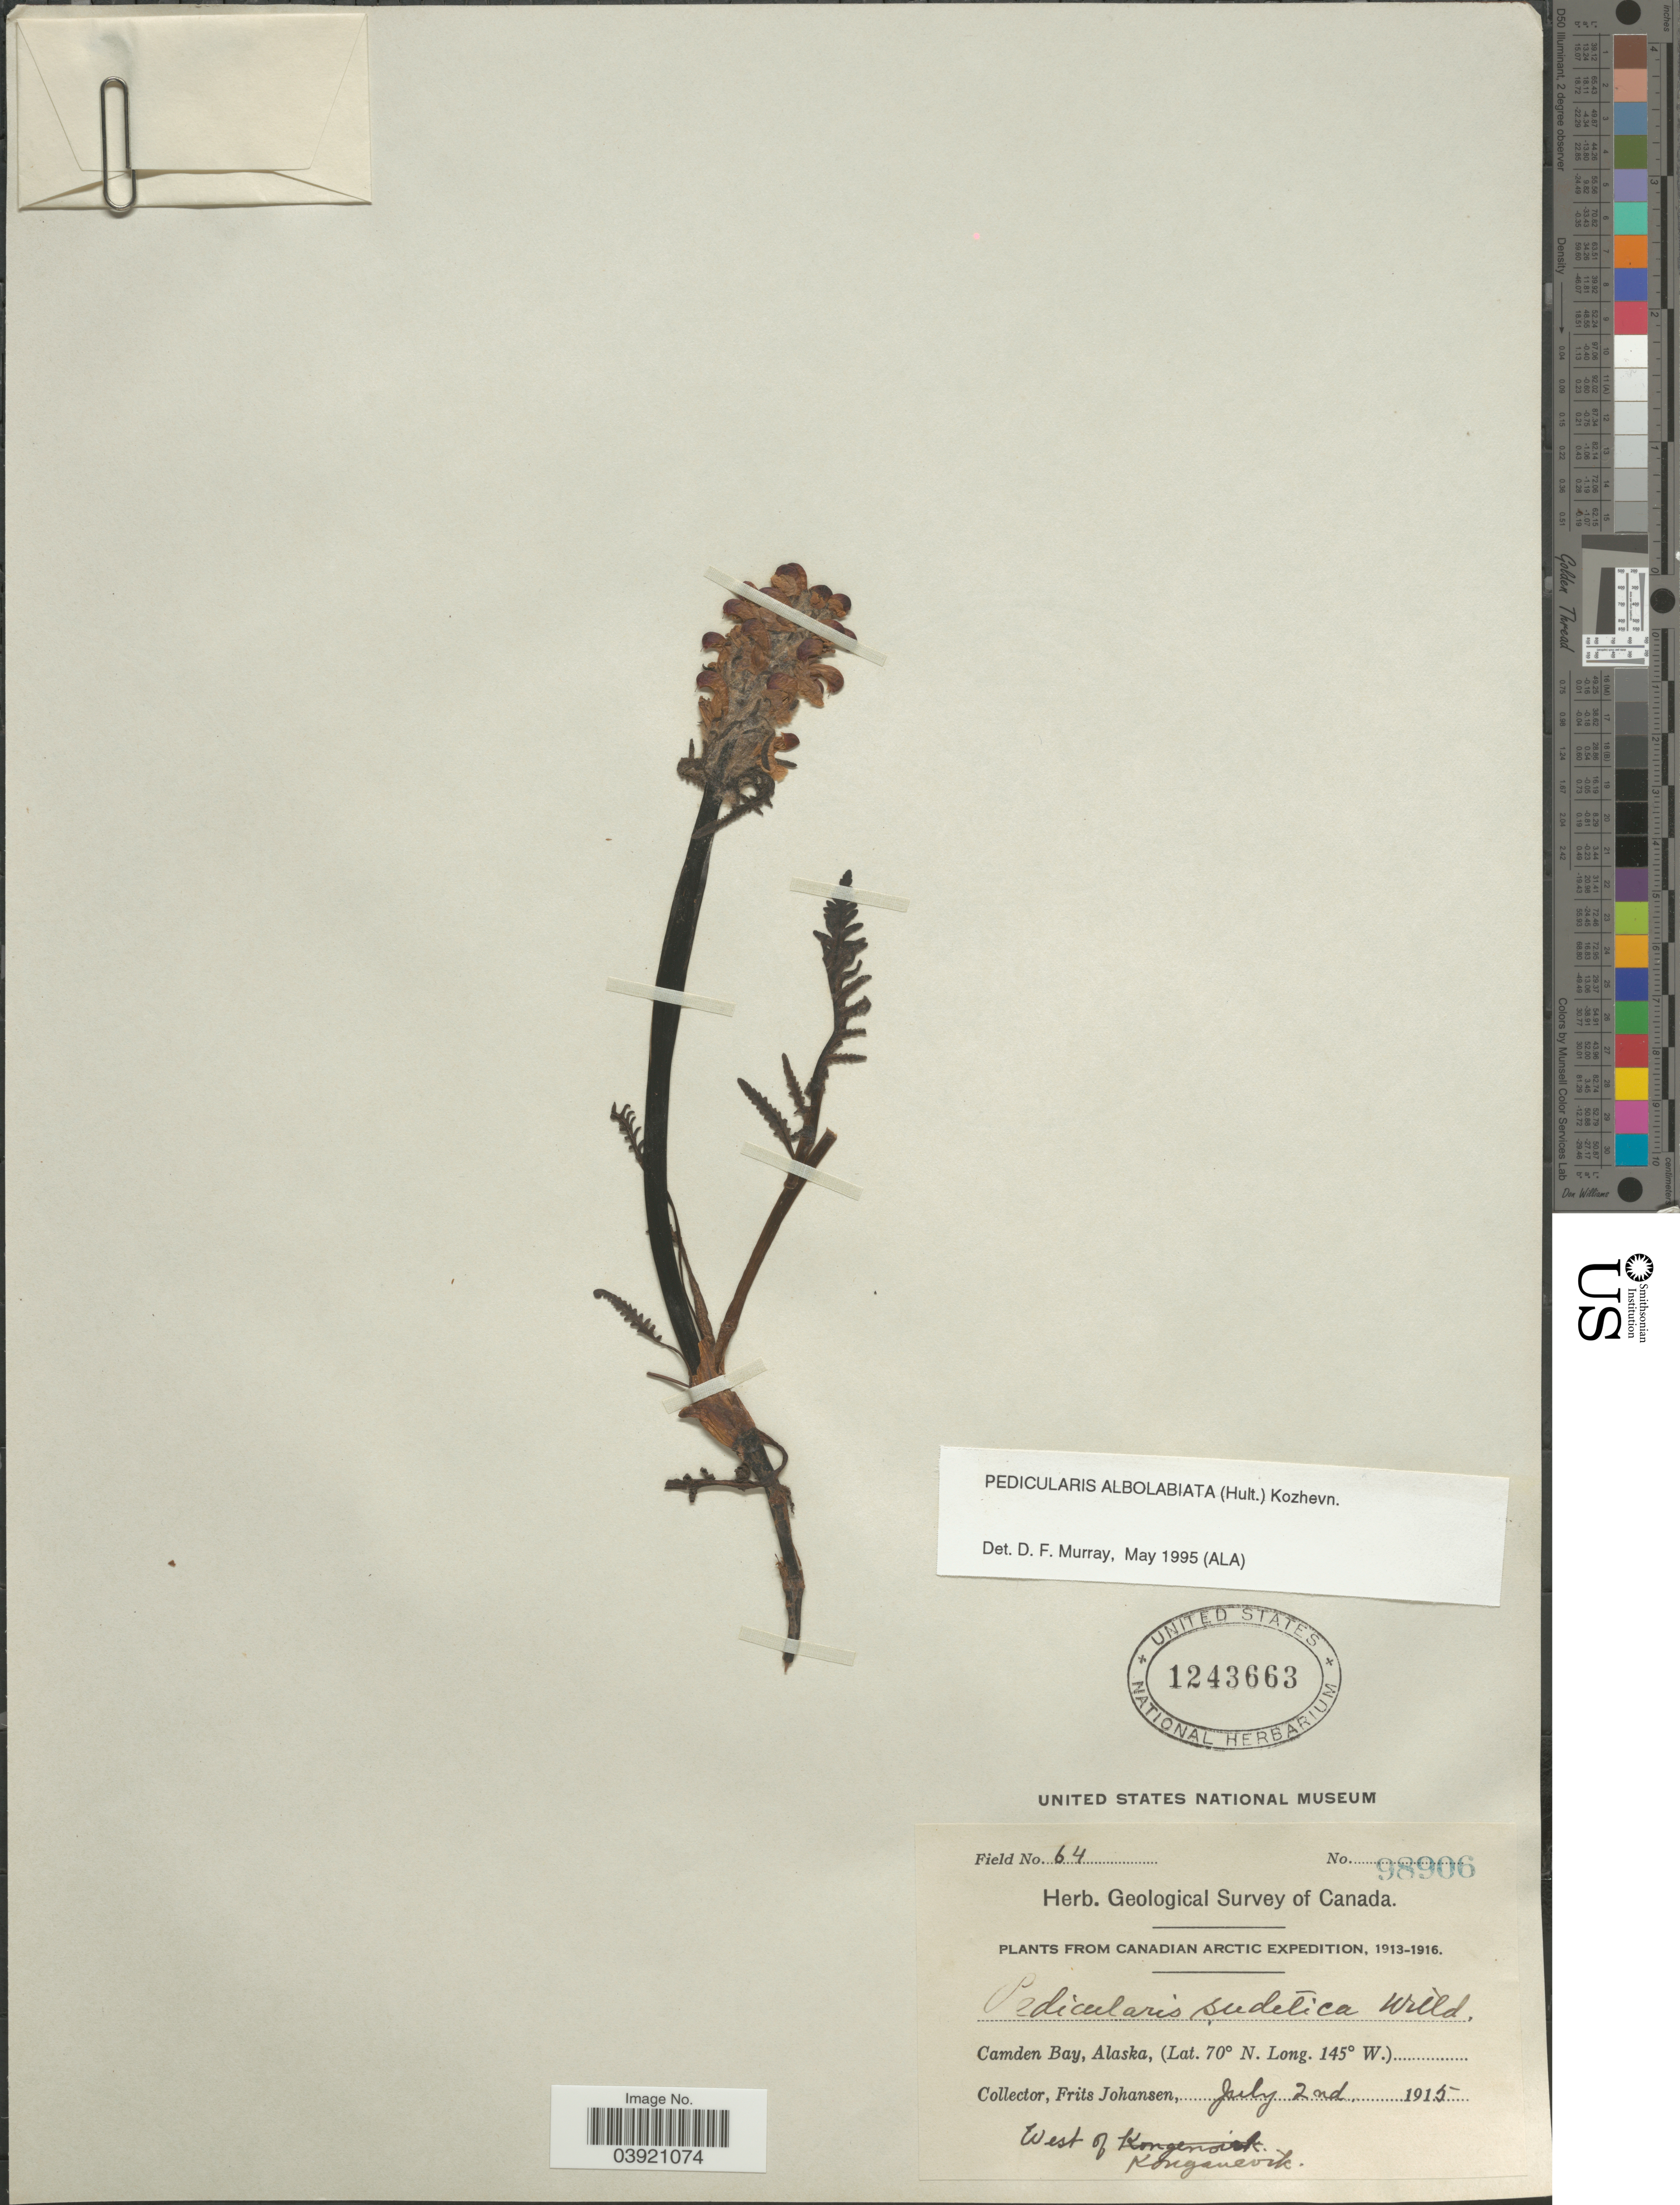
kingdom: Plantae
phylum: Tracheophyta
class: Magnoliopsida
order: Lamiales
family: Orobanchaceae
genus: Pedicularis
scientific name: Pedicularis albolabiata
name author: (Hultén) Kozhevn.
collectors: F. Johansen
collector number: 98906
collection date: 1915-07-02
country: United States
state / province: Alaska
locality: Camden Bay. West of Konganevik.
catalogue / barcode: US 1243663